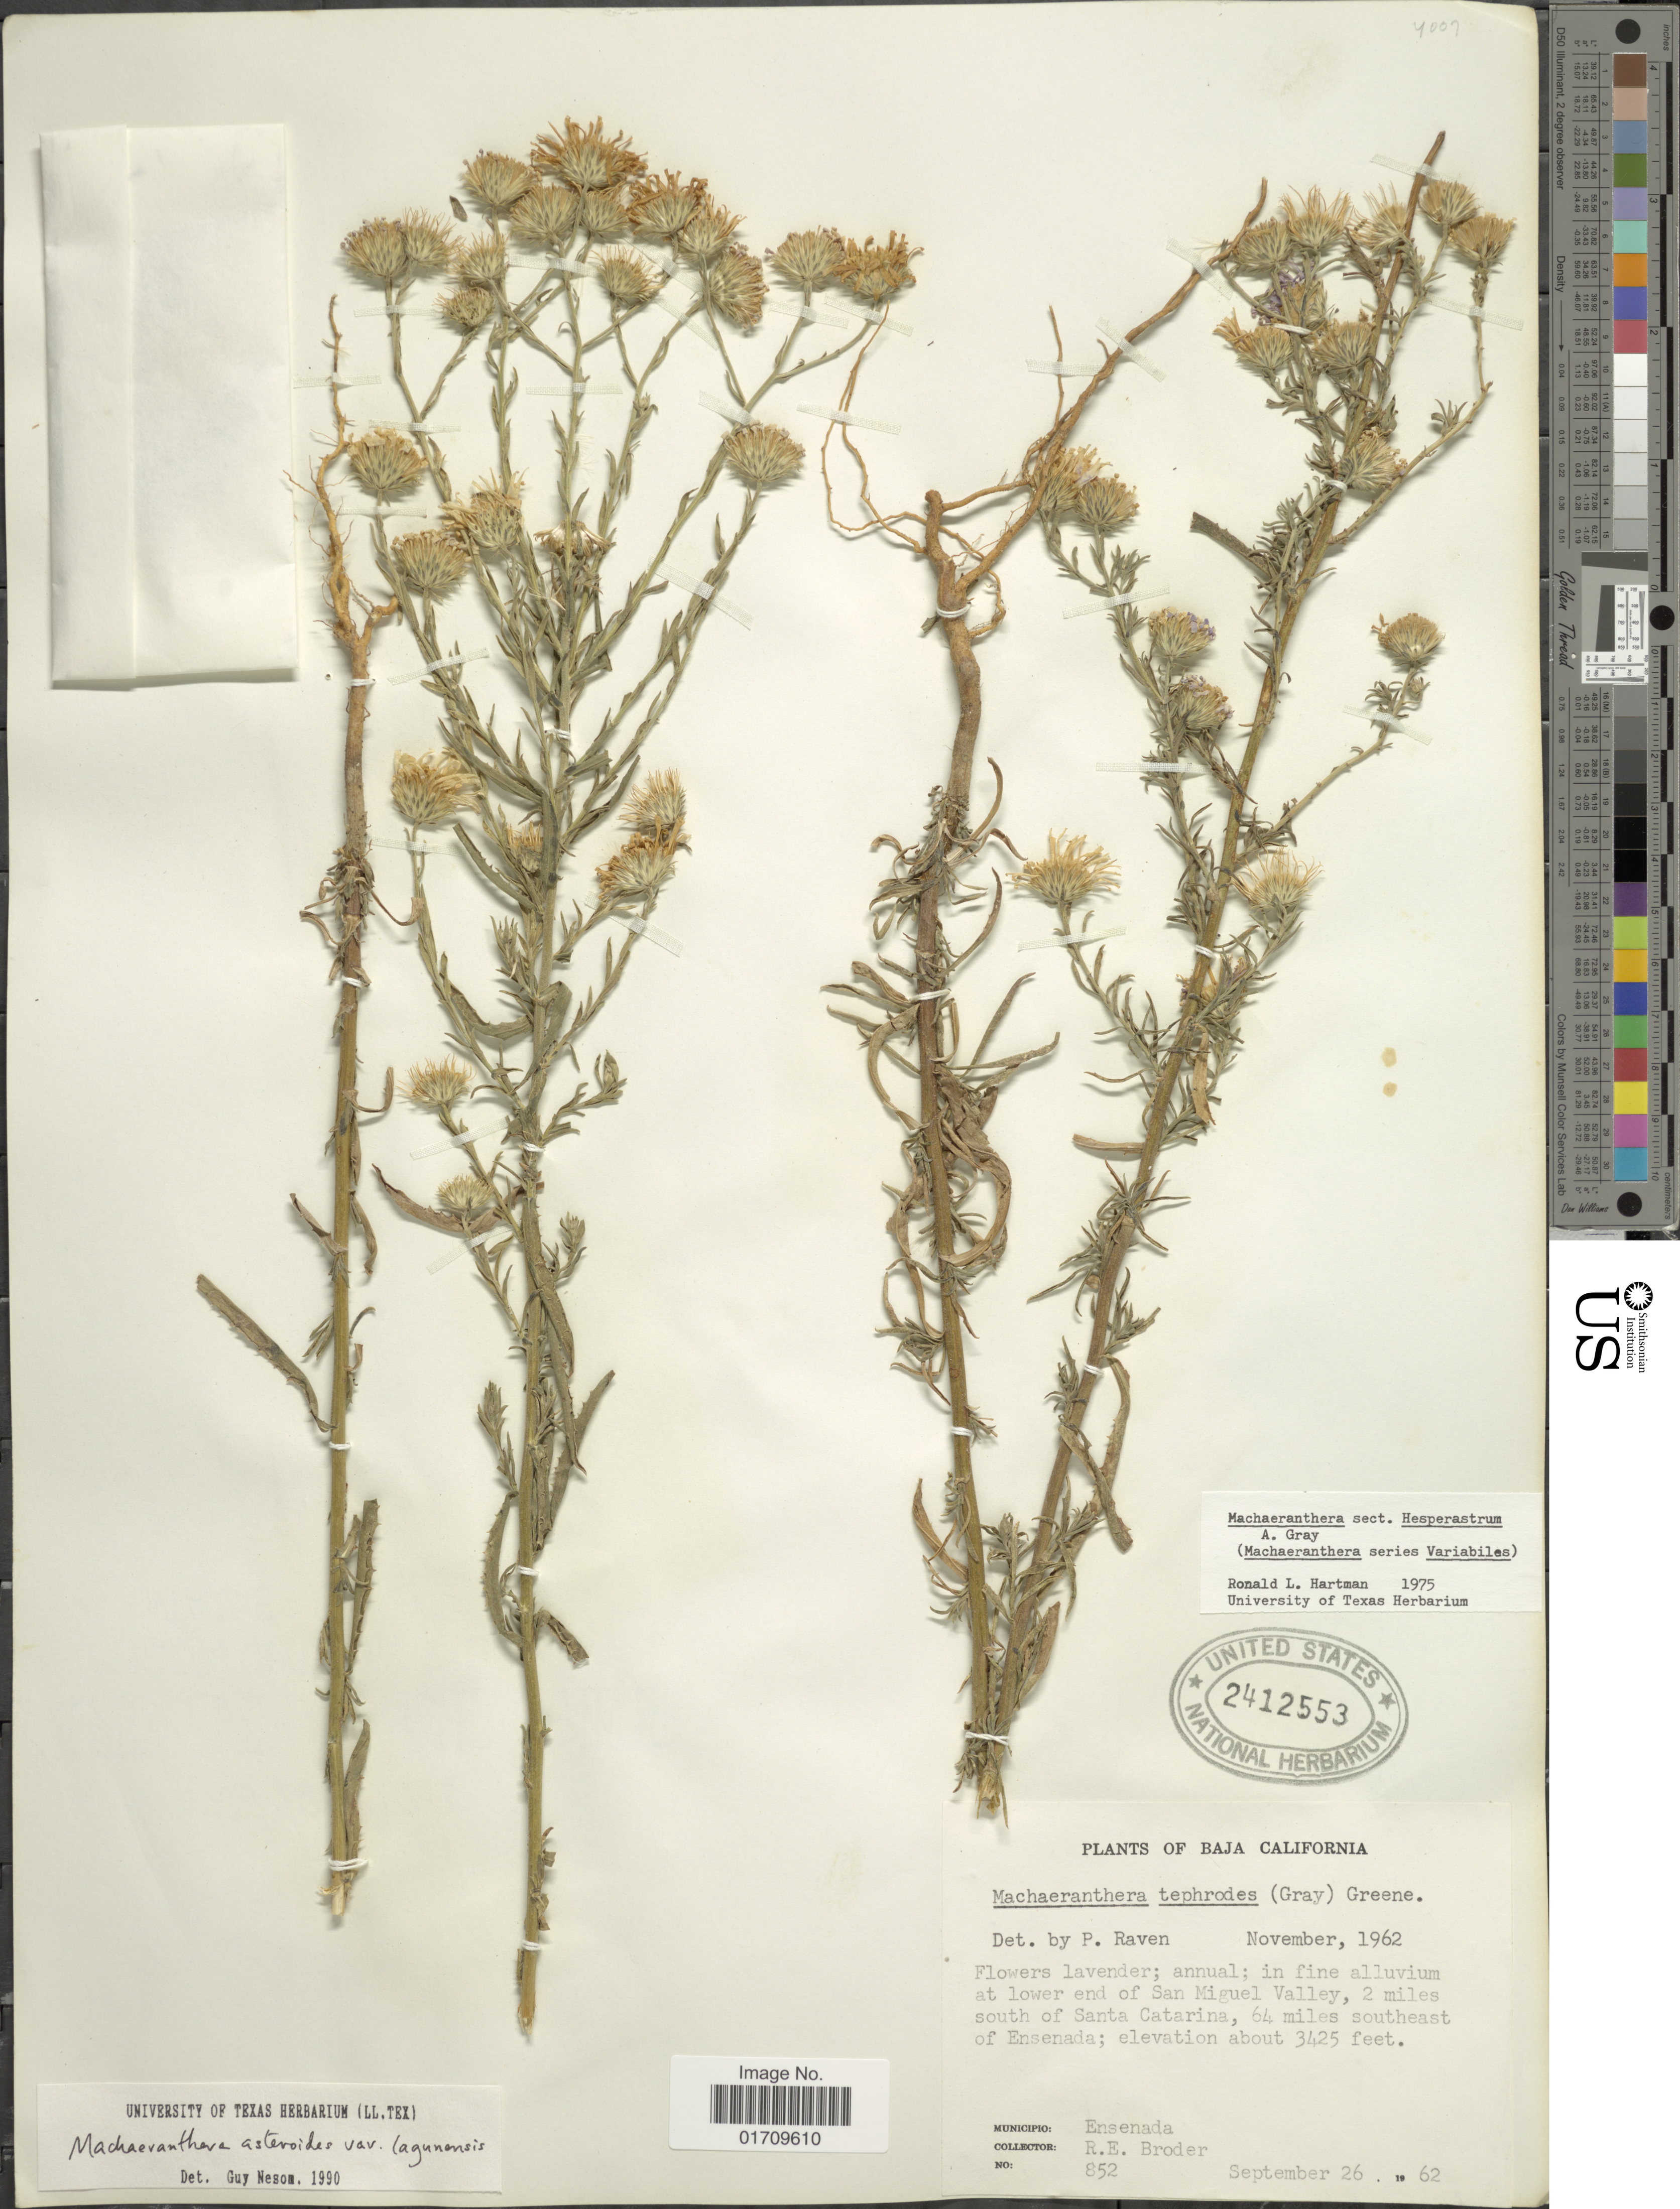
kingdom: Plantae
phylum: Tracheophyta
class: Magnoliopsida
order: Asterales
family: Asteraceae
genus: Machaeranthera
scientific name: Machaeranthera asteroides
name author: (Torr.) Greene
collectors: R. Broder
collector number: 852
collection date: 1962-09-26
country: Mexico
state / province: Baja California Norte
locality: Lower end of San Miguel Valley, 2 miles south of Santa Catarina, 64 miles southeast of Ensenada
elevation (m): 1044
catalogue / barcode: US 2412553